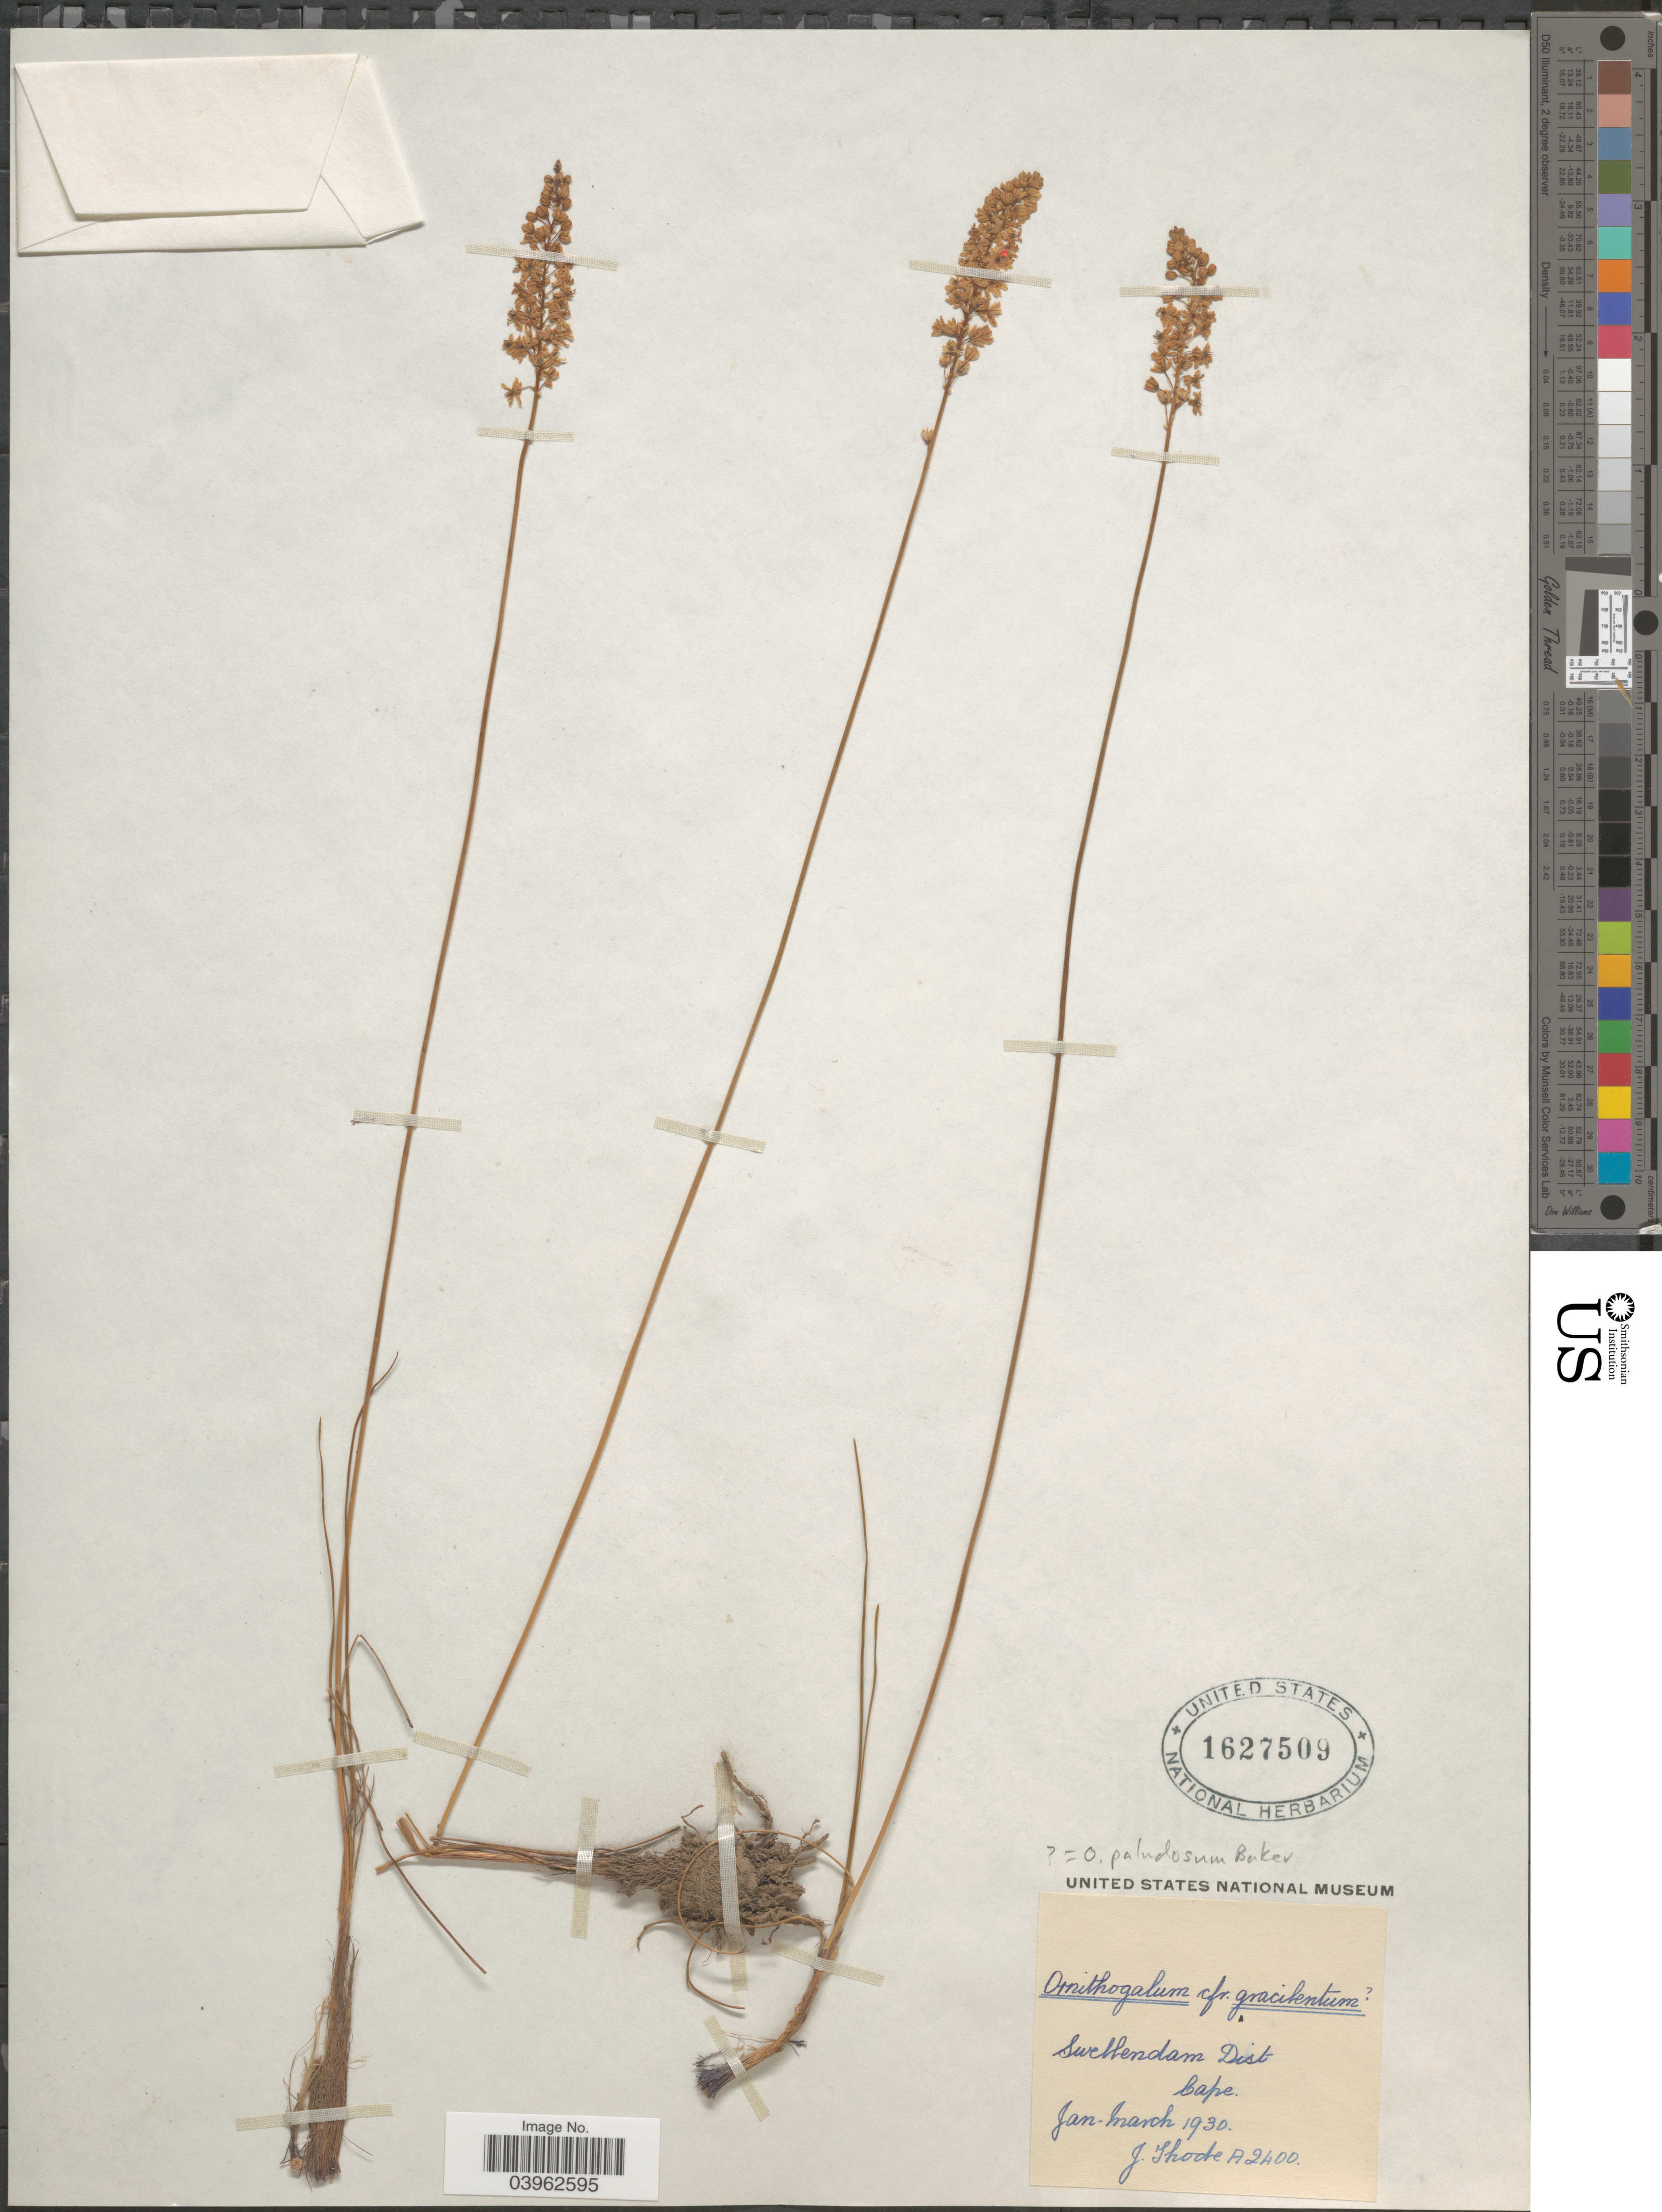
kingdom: Plantae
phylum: Tracheophyta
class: Liliopsida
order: Asparagales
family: Asparagaceae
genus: Ornithogalum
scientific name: Ornithogalum paludosum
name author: Baker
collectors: J. Thode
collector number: A2400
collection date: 1930-01/1930-03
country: South Africa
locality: Swellendam Dist. Cape.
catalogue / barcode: US 1627509